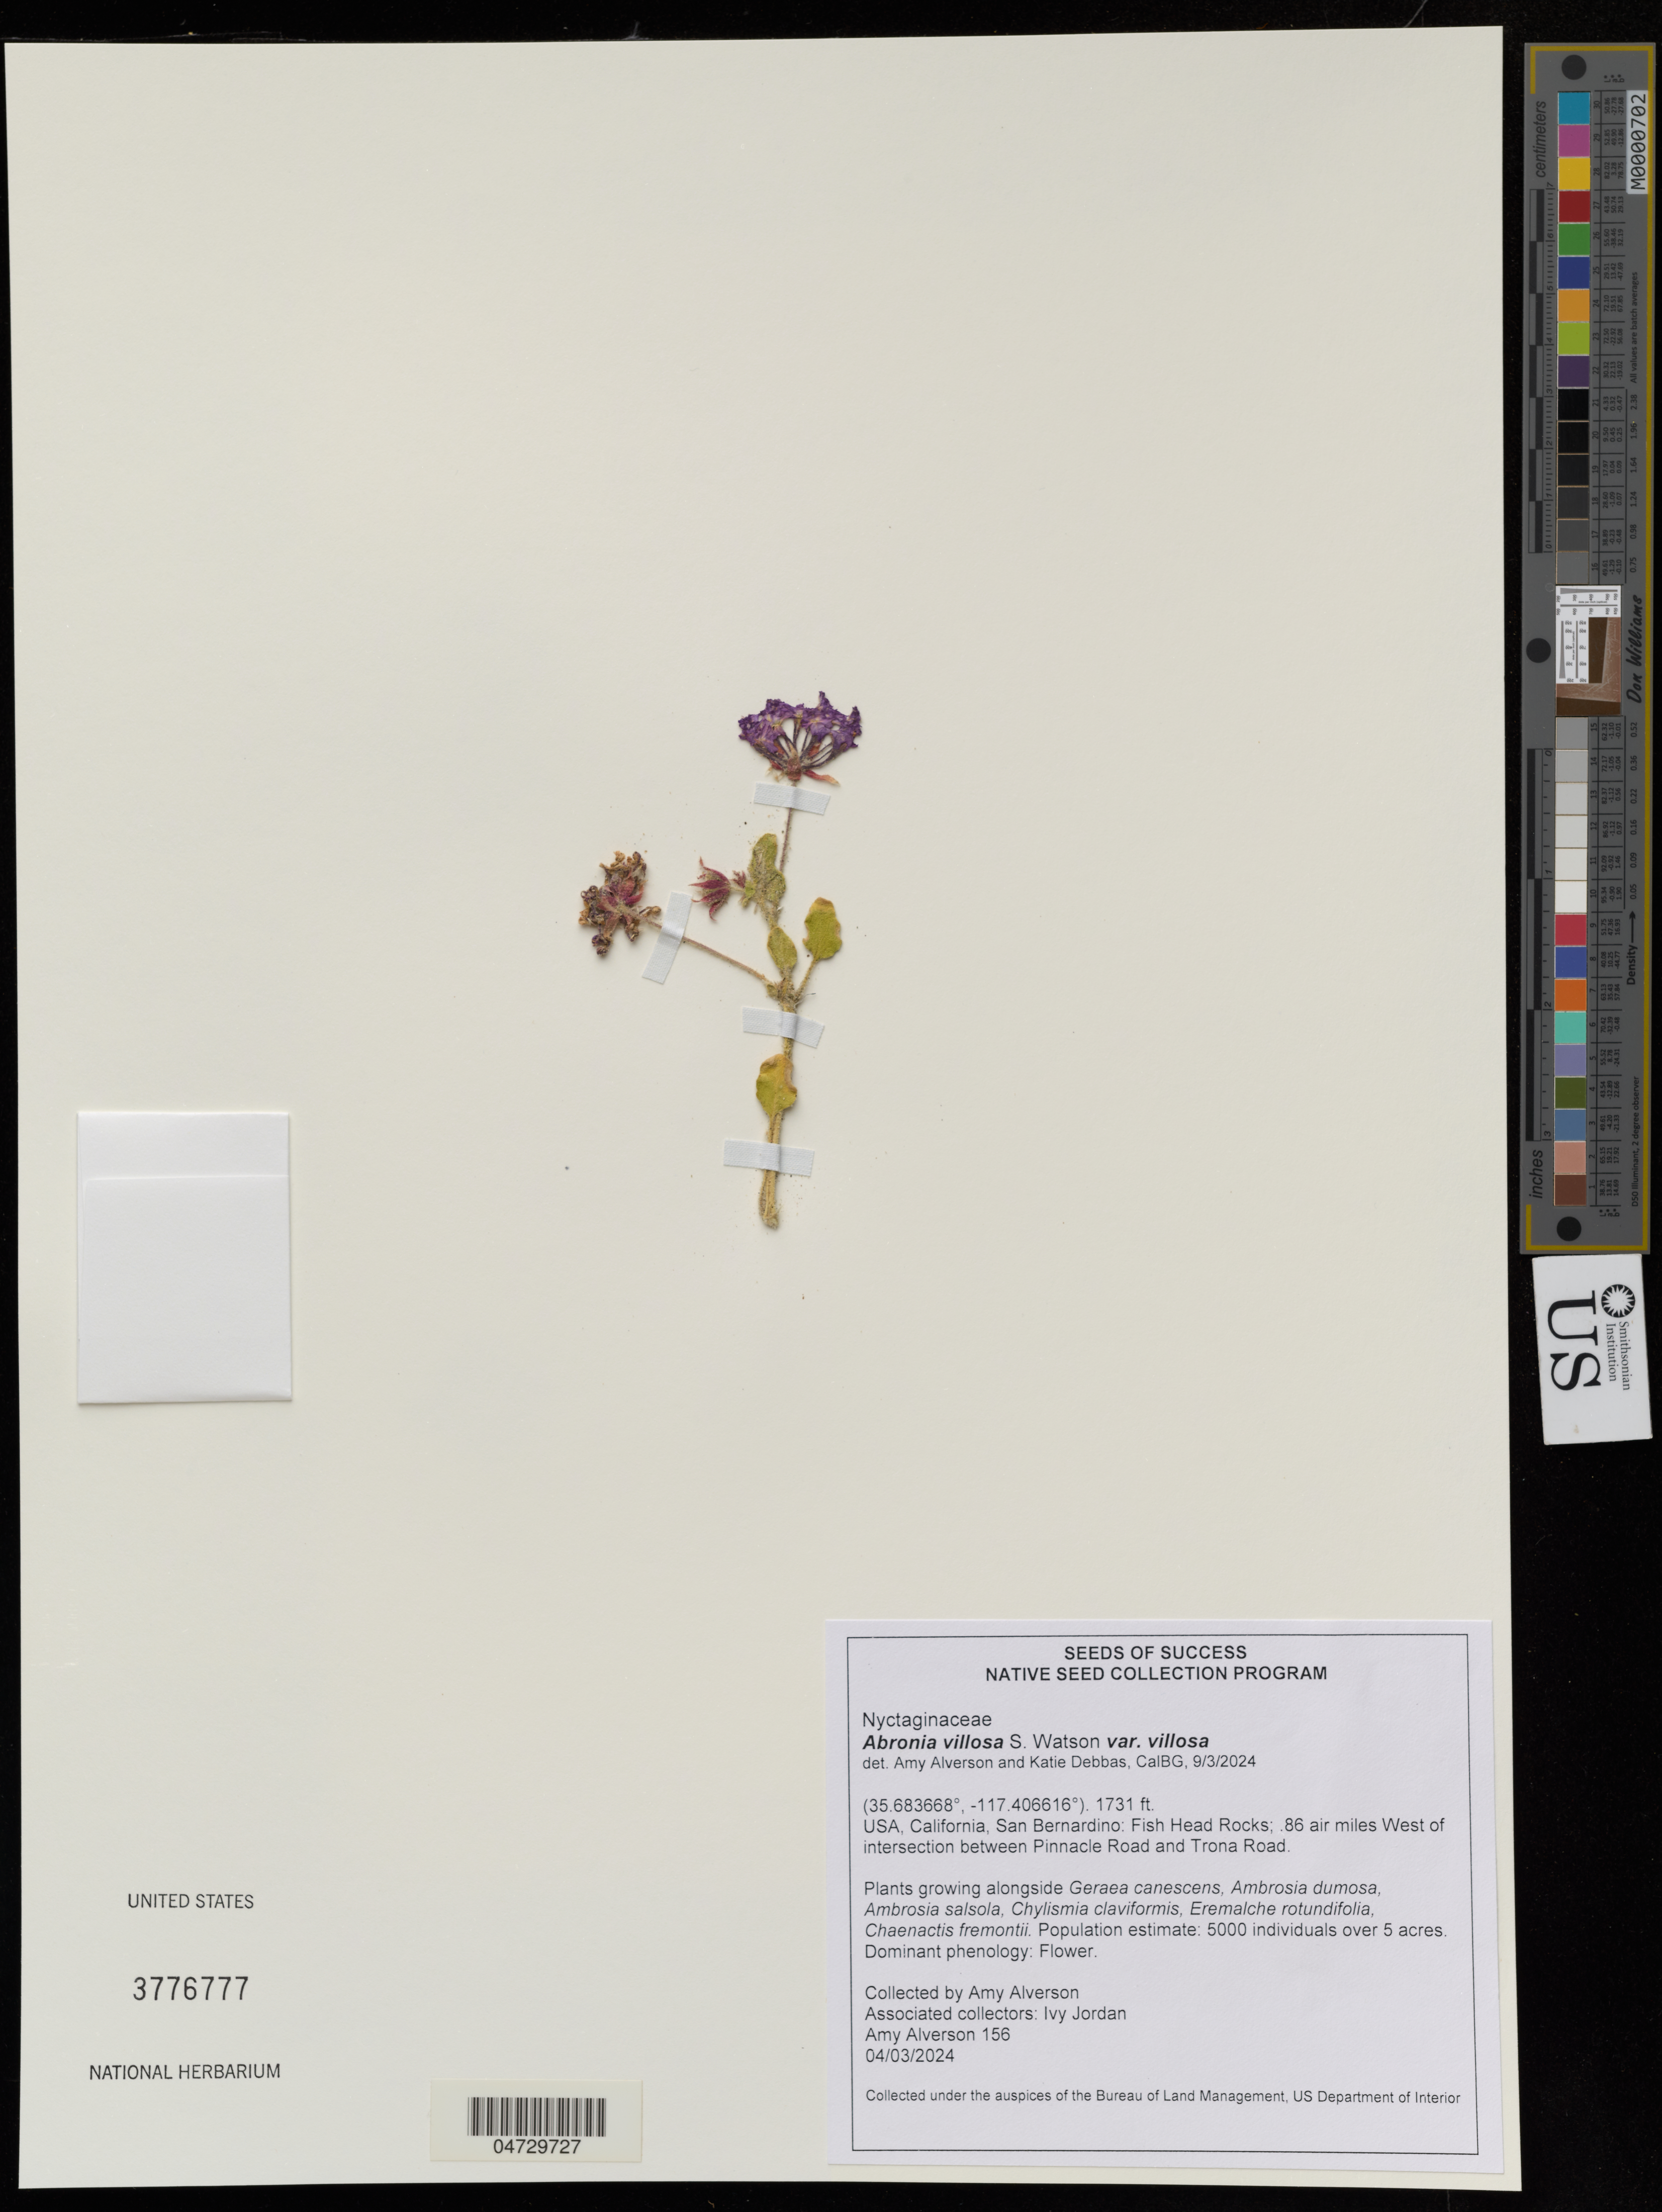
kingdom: Plantae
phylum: Tracheophyta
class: Magnoliopsida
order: Caryophyllales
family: Nyctaginaceae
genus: Abronia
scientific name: Abronia villosa var. villosa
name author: S. Watson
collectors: A. Alverson & I. Jordan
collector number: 156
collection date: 2024-04-03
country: United States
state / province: California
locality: USA, California, San Bernardino: Fish Head Rocks; 86 air miles West of intersection between Pinnacle Road and Trona Road.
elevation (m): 528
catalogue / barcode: US 3776777